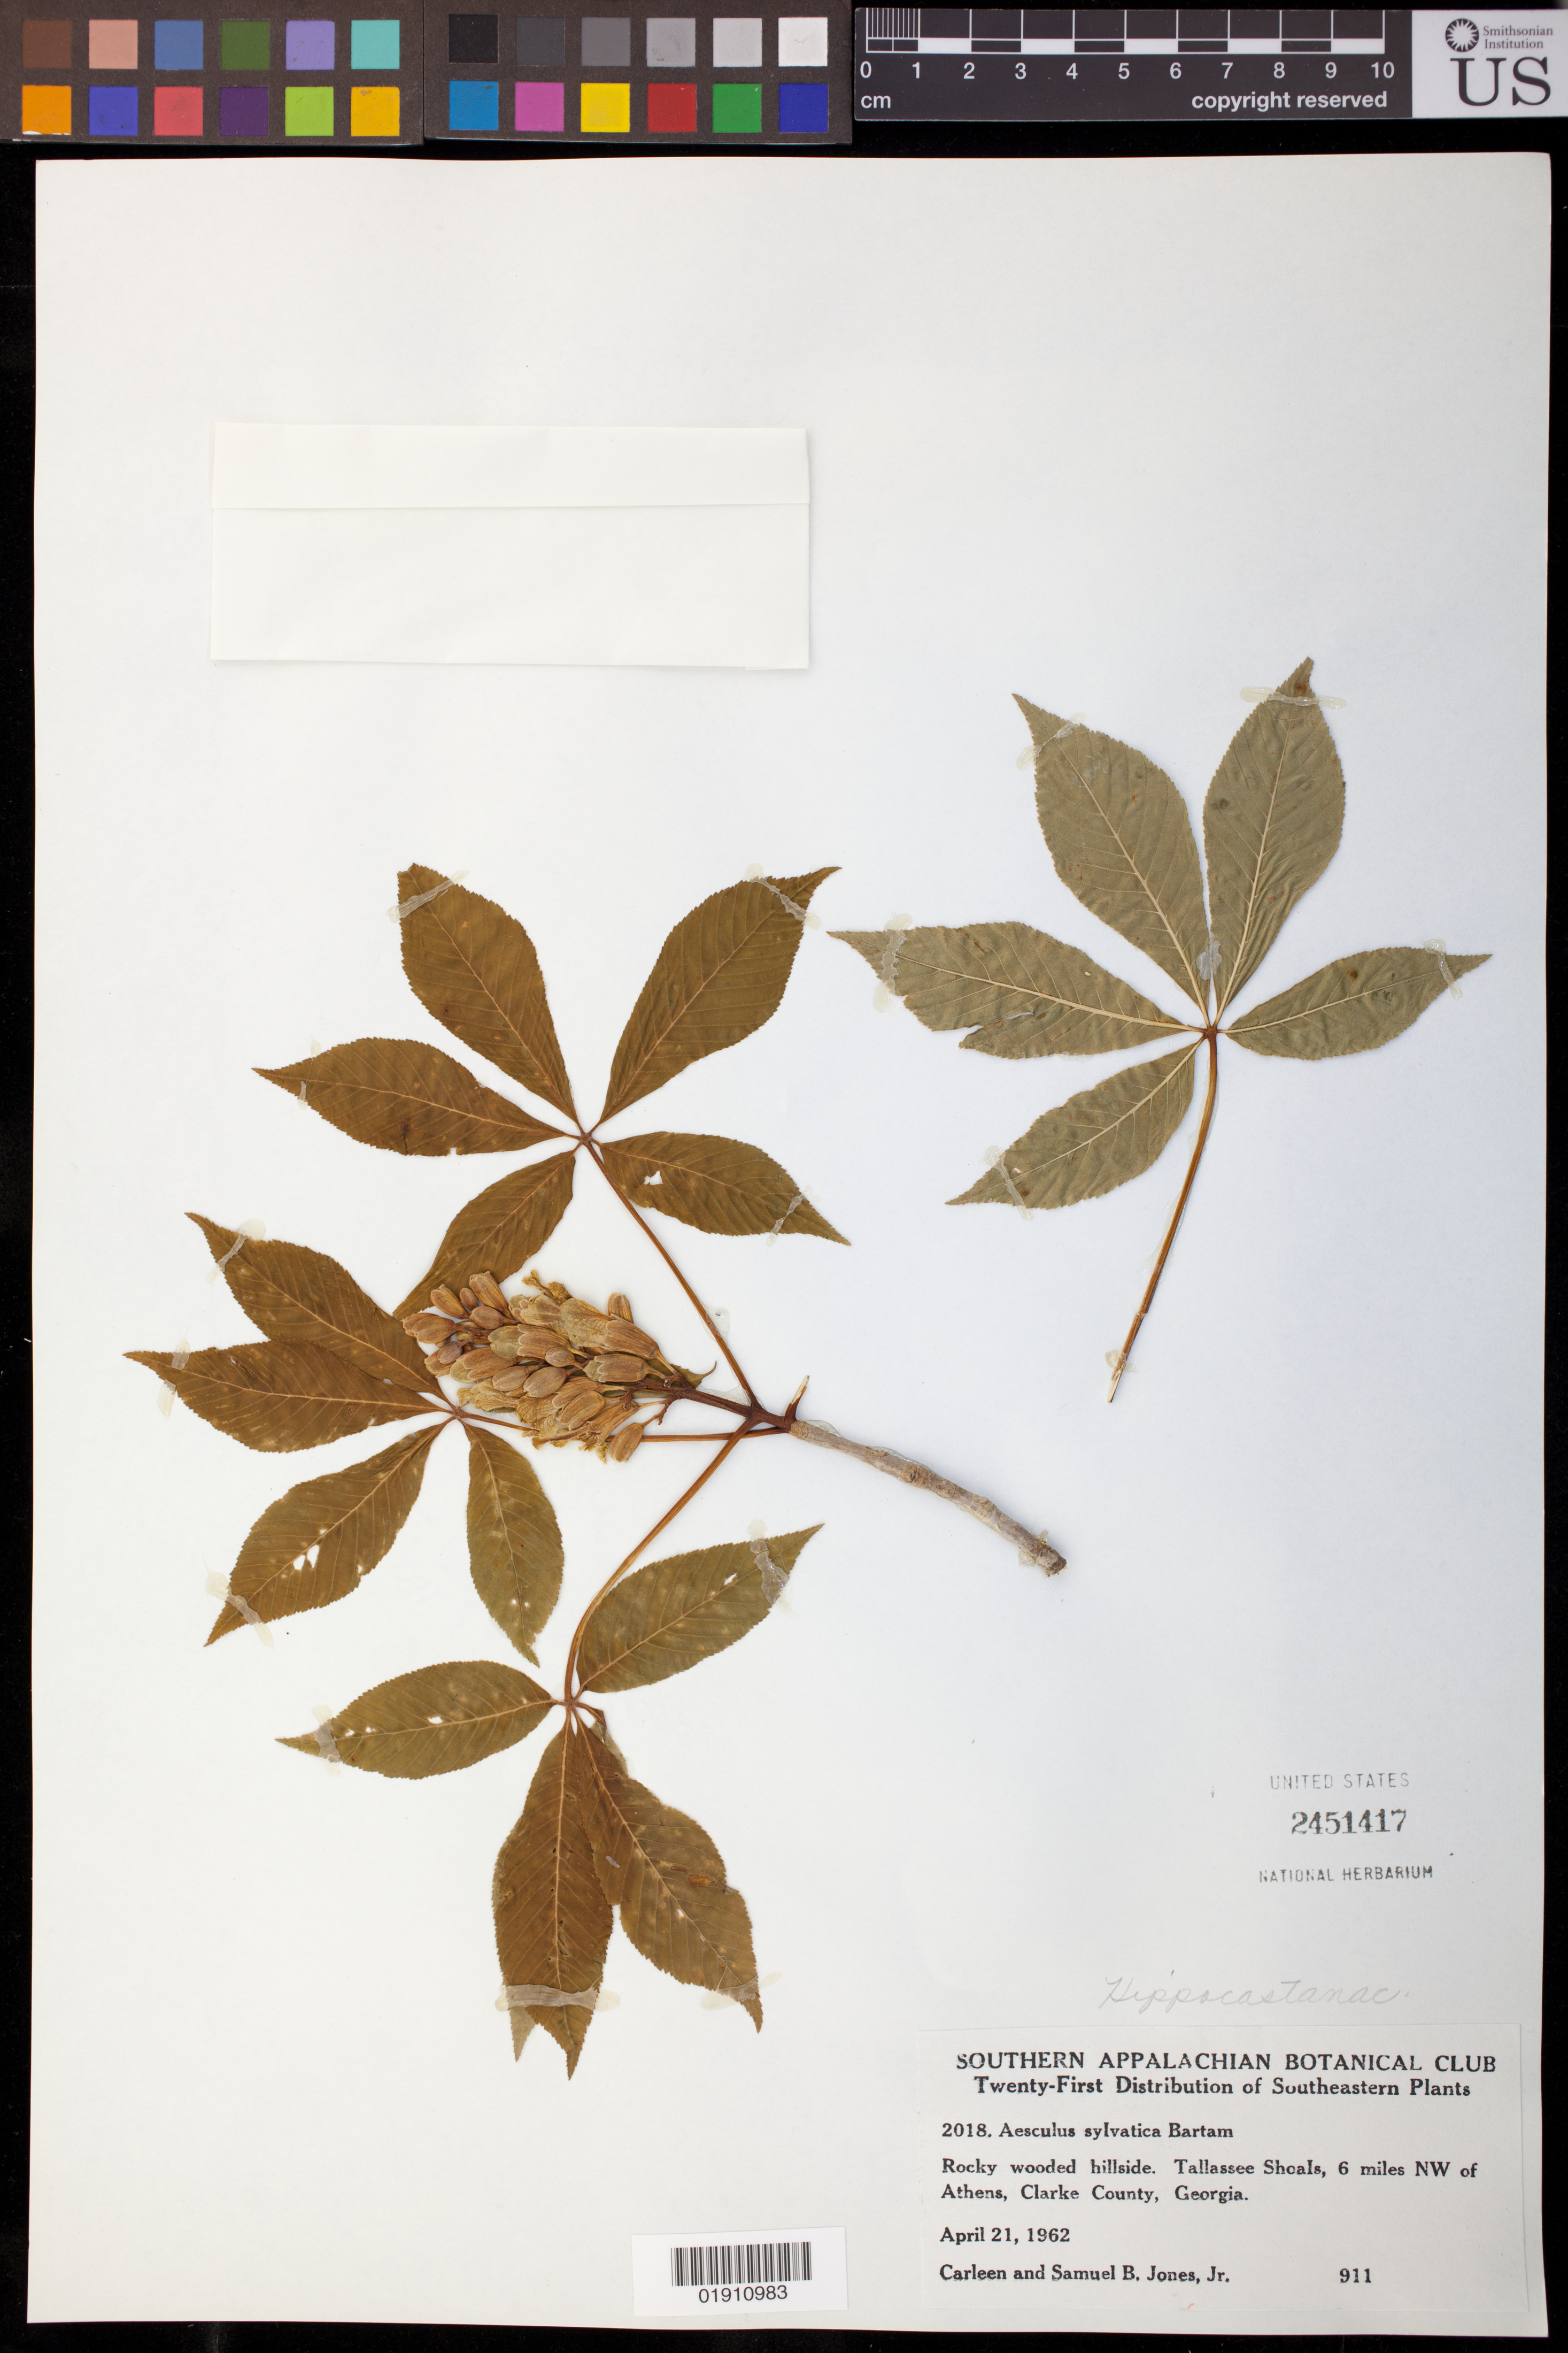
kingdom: Plantae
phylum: Tracheophyta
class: Magnoliopsida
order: Sapindales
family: Sapindaceae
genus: Aesculus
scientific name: Aesculus sylvatica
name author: W. Bartram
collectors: Carleen Jones & S. B. Jones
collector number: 911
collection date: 1962-04-21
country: United States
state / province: Georgia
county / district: Clarke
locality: Tallassee Shoals, 6 miles NW of Athens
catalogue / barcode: US 2451417